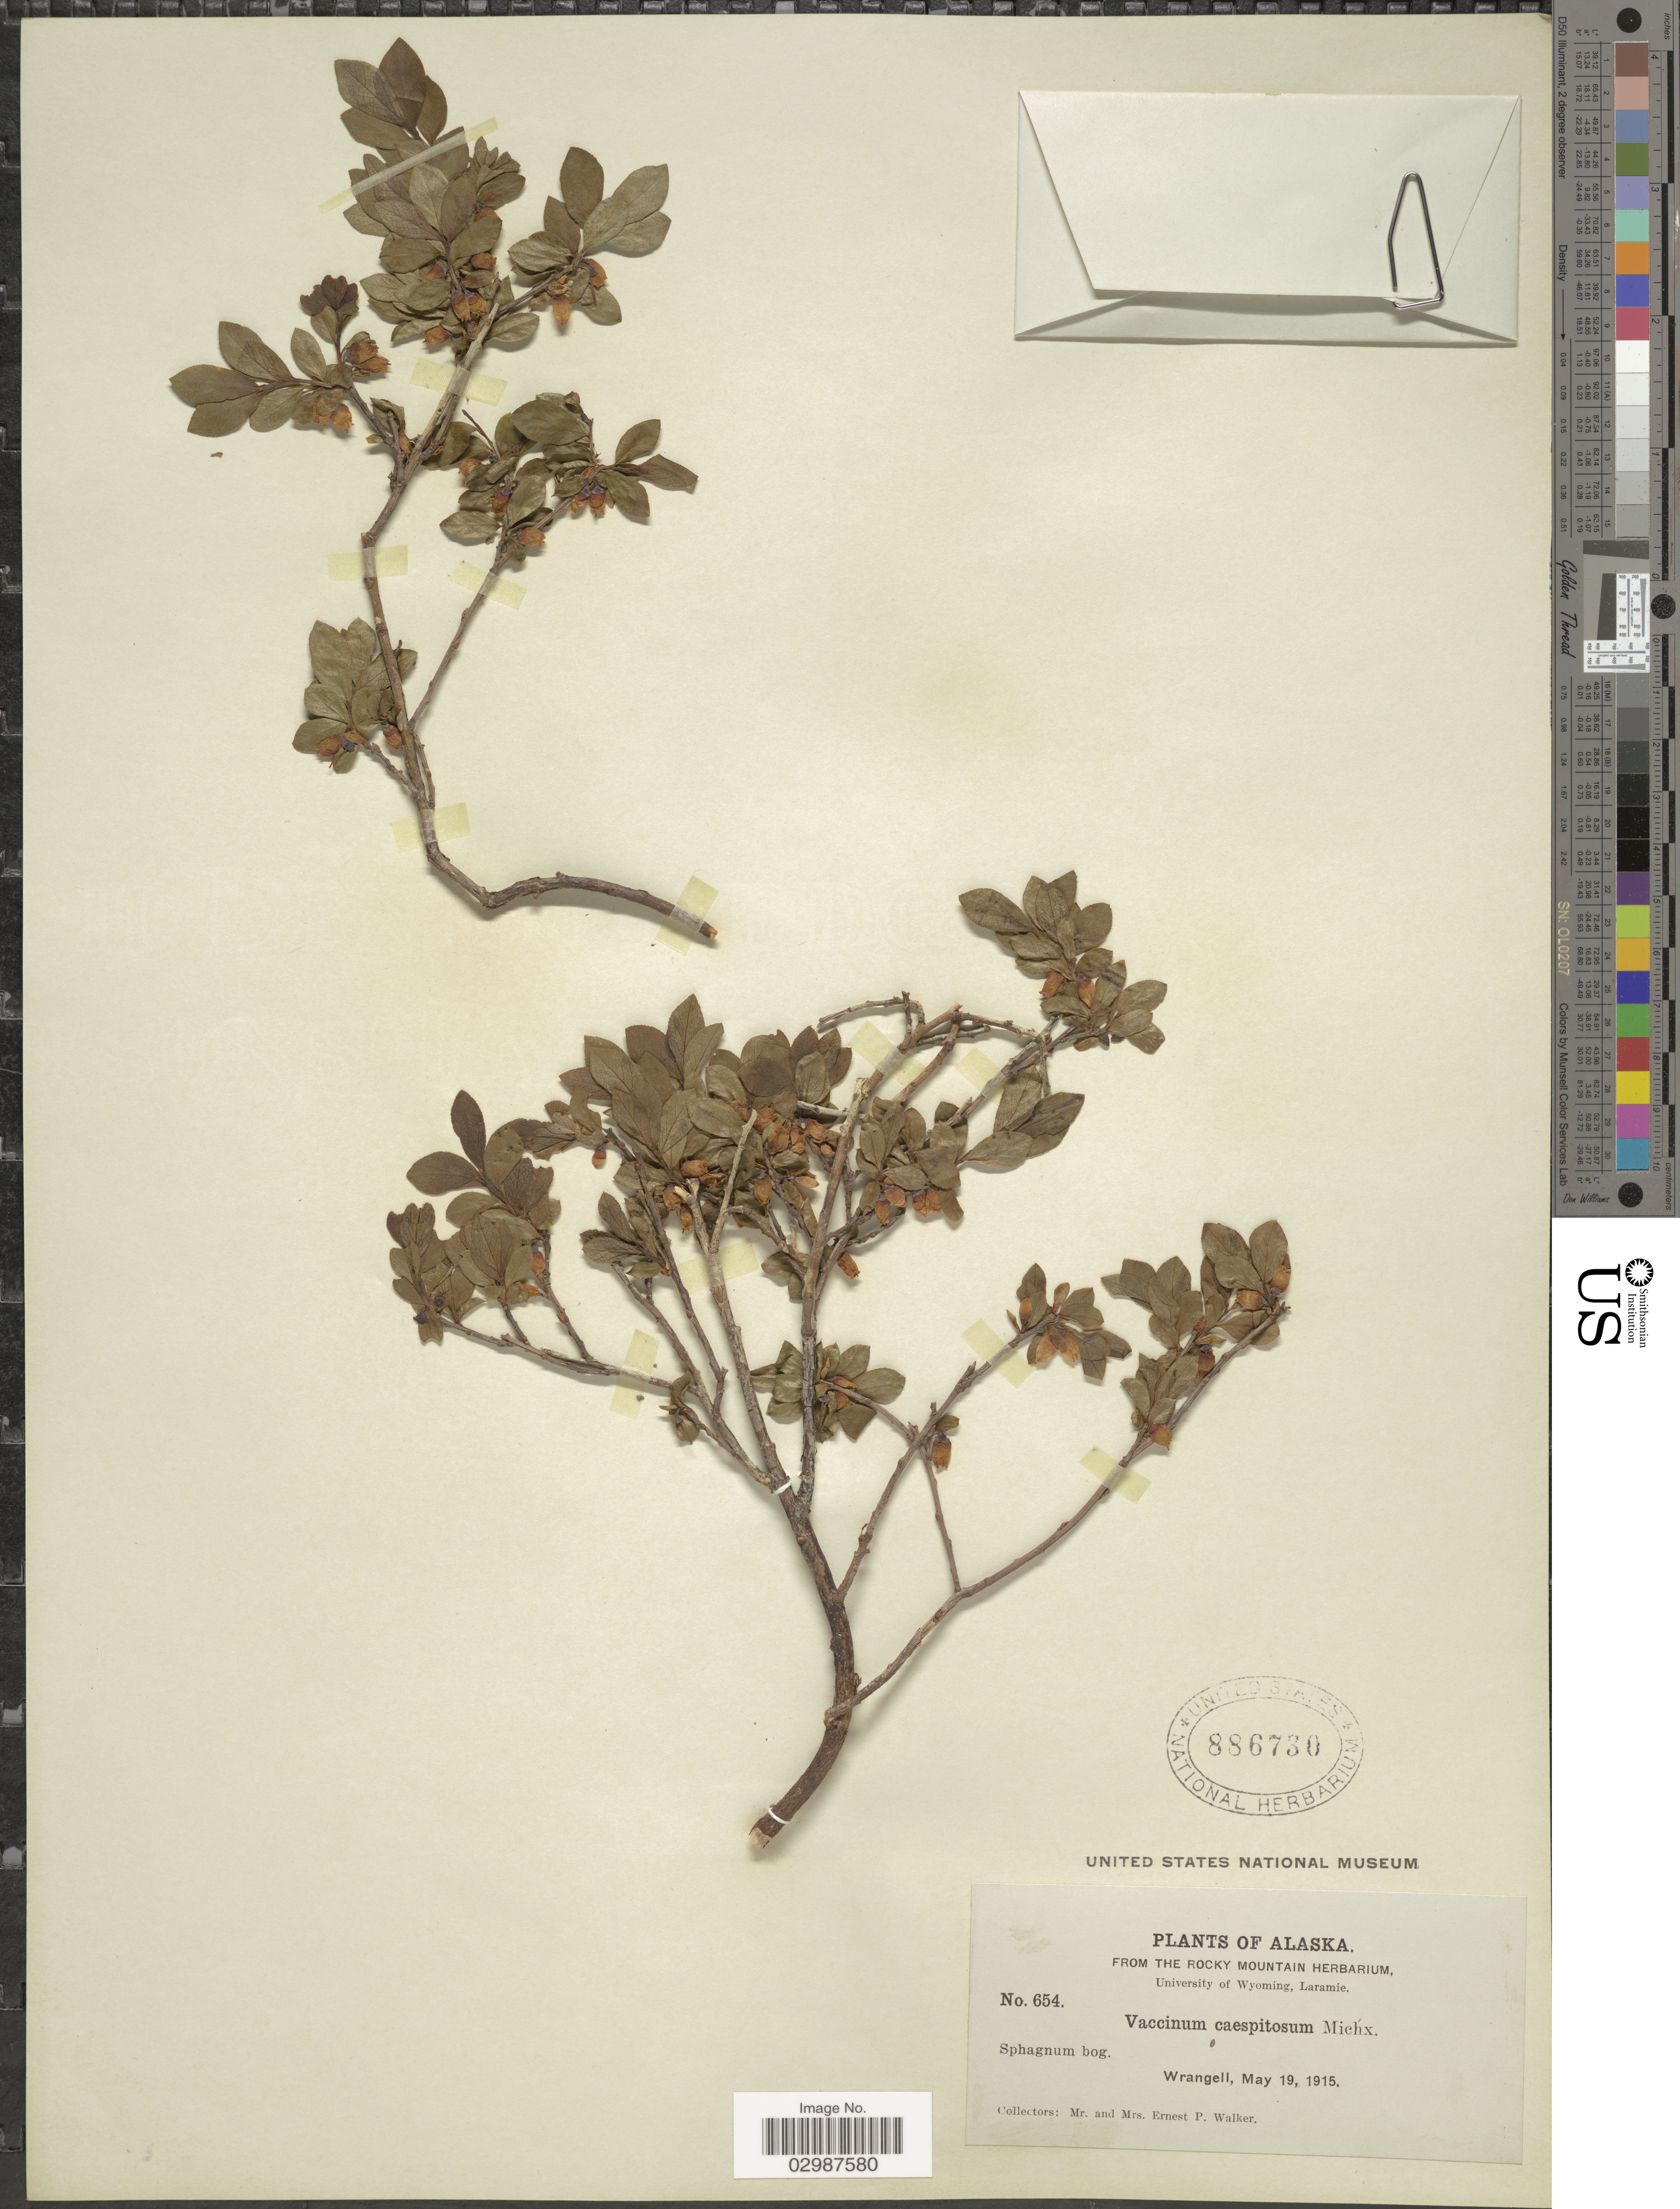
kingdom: Plantae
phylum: Tracheophyta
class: Magnoliopsida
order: Ericales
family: Ericaceae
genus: Vaccinium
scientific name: Vaccinium caespitosum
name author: Michx.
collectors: E. P. Walker & E. Walker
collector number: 654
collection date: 1915-05-19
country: United States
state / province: Alaska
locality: Wrangell.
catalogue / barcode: US 886730